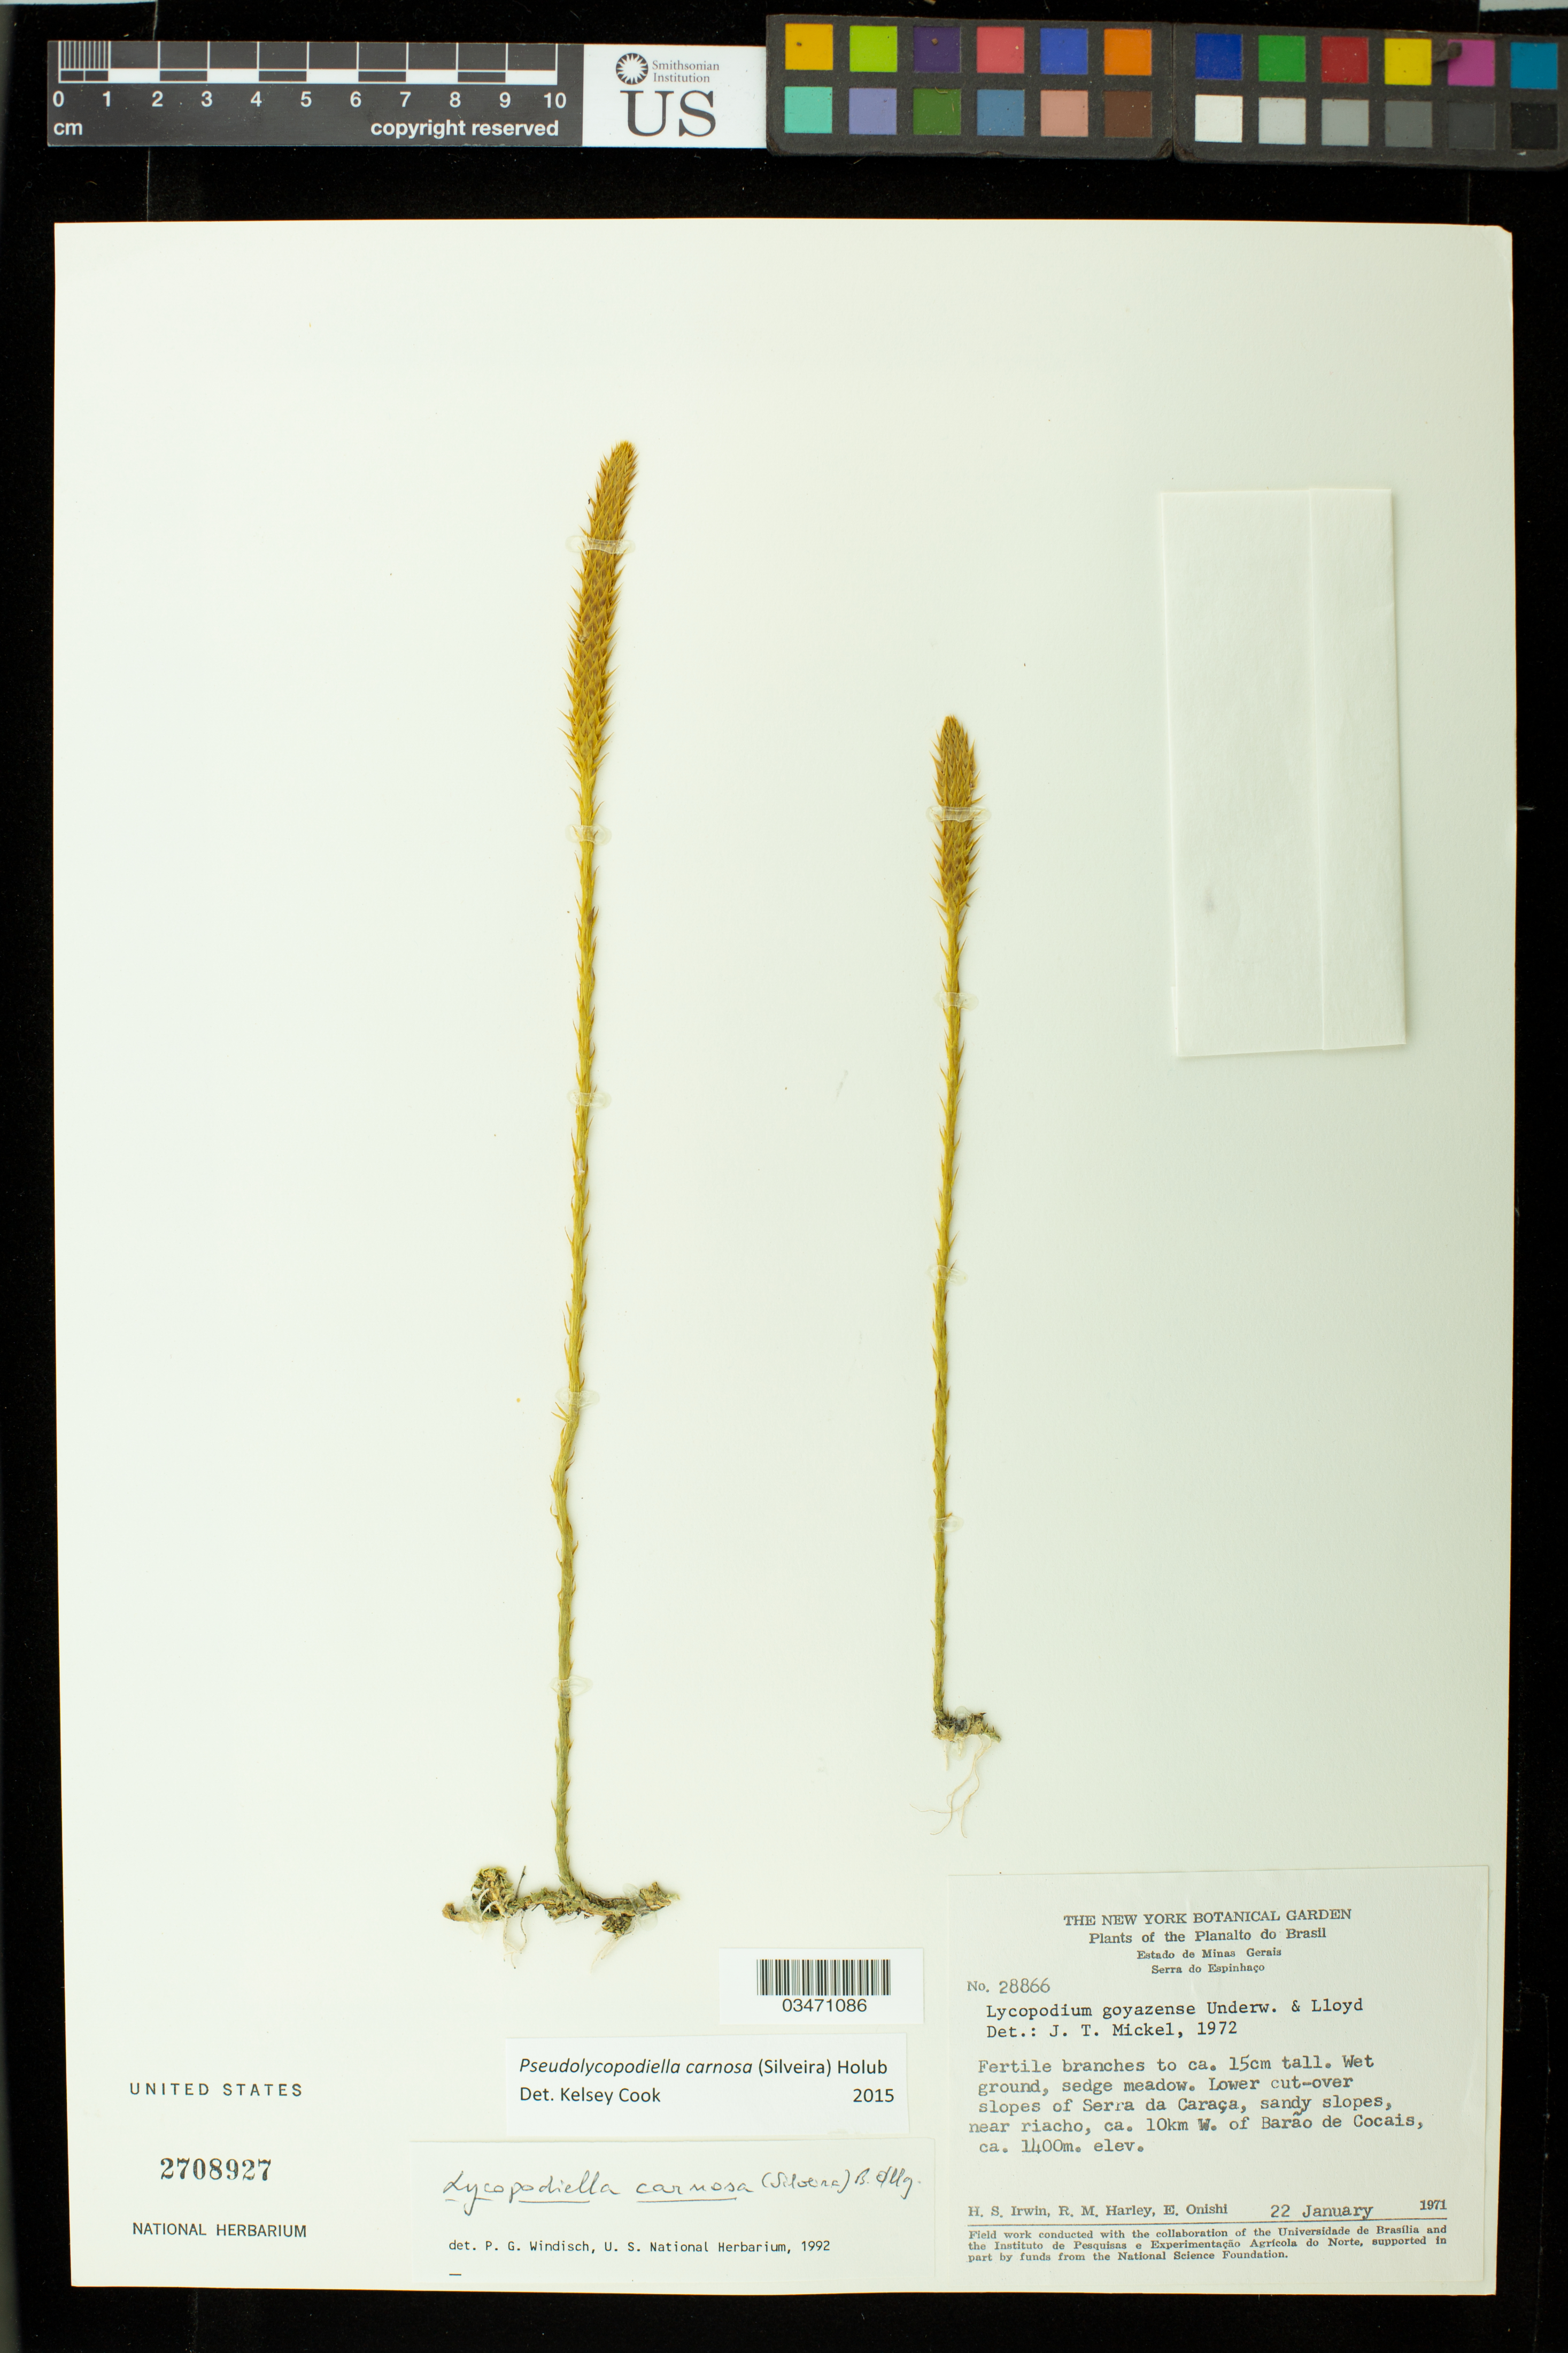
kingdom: Plantae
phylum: Tracheophyta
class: Lycopodiopsida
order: Lycopodiales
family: Lycopodiaceae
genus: Pseudolycopodiella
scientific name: Pseudolycopodiella carnosa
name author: (Silveira) Holub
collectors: H. Irwin, R. M. Harley & E. Onishi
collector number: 28866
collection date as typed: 22 Jan 1971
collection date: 1971-01-22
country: Brazil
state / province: Minas Gerais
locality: Serra do Espinhaço. Lower cut-over slopes of Serra da Caraca, sandy slopes, near riacho, ca. 10 km W of Barão de Coacais.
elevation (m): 1400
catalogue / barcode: US 2708927